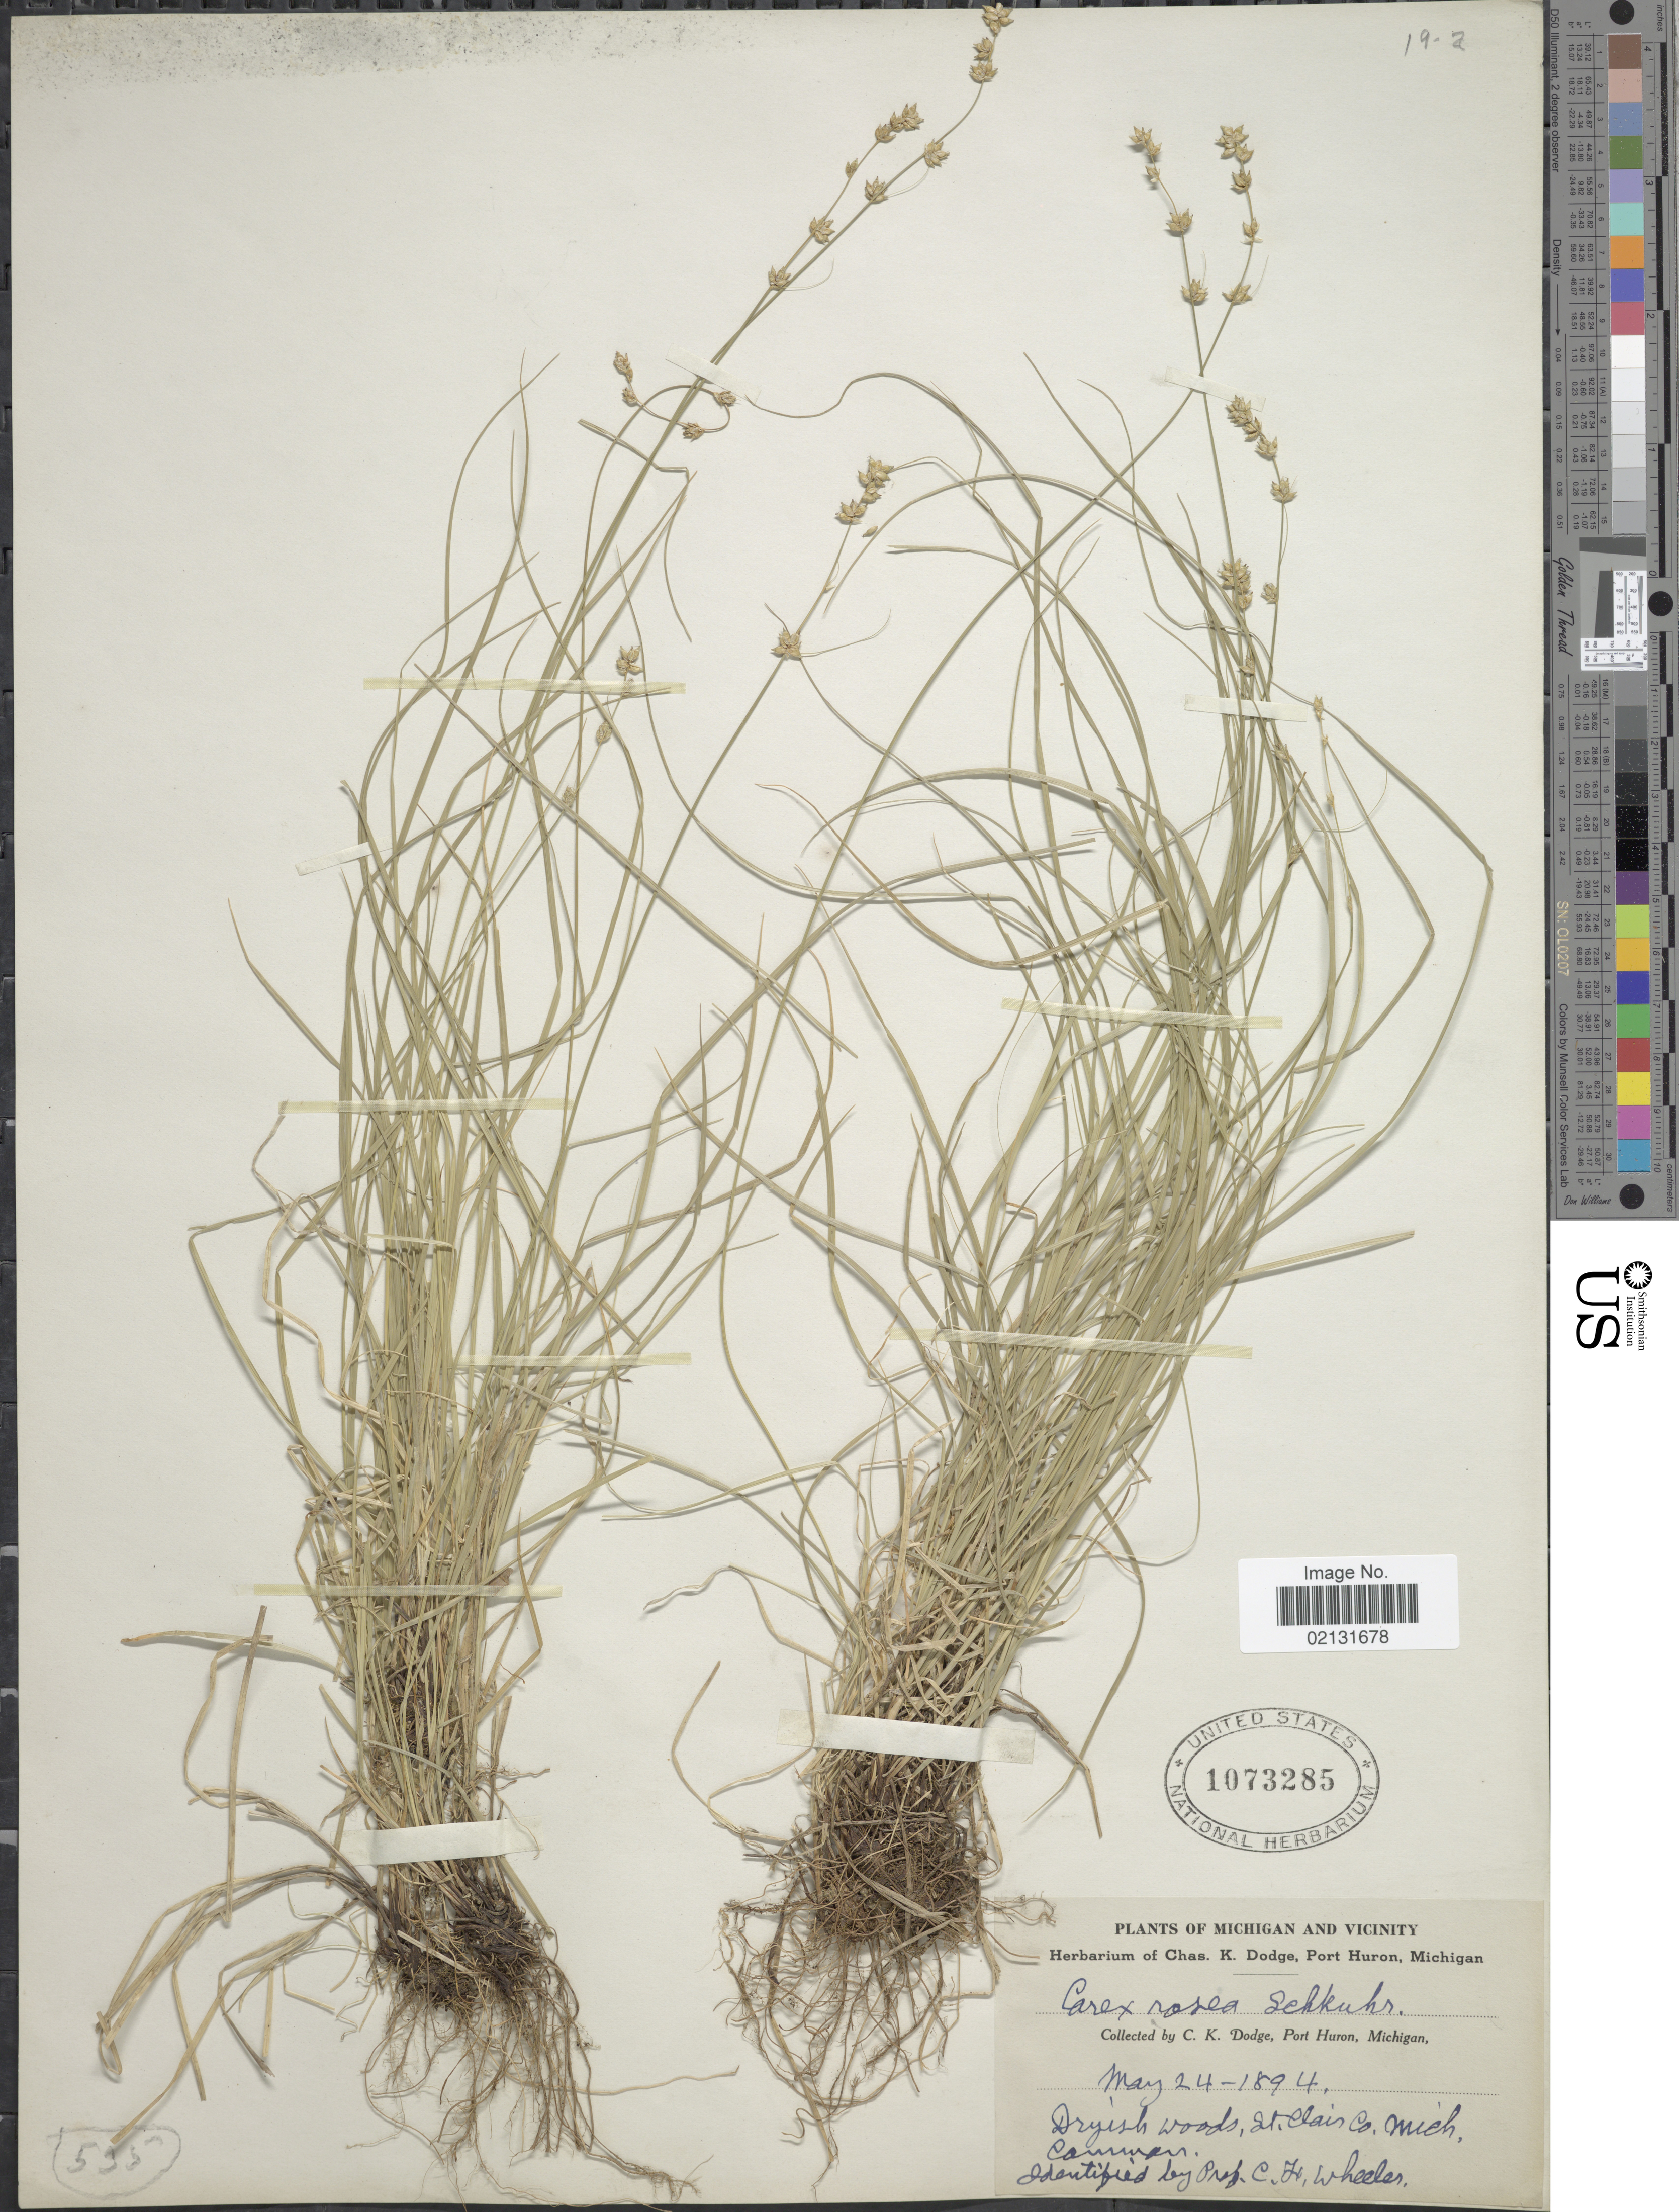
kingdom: Plantae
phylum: Tracheophyta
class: Liliopsida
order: Poales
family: Cyperaceae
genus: Carex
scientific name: Carex rosea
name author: Willd.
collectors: C. K. Dodge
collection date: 1894-05-24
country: United States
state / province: Michigan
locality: Michigan and Vicinity, Port Huron, St. Clair Co.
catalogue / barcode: US 1073285